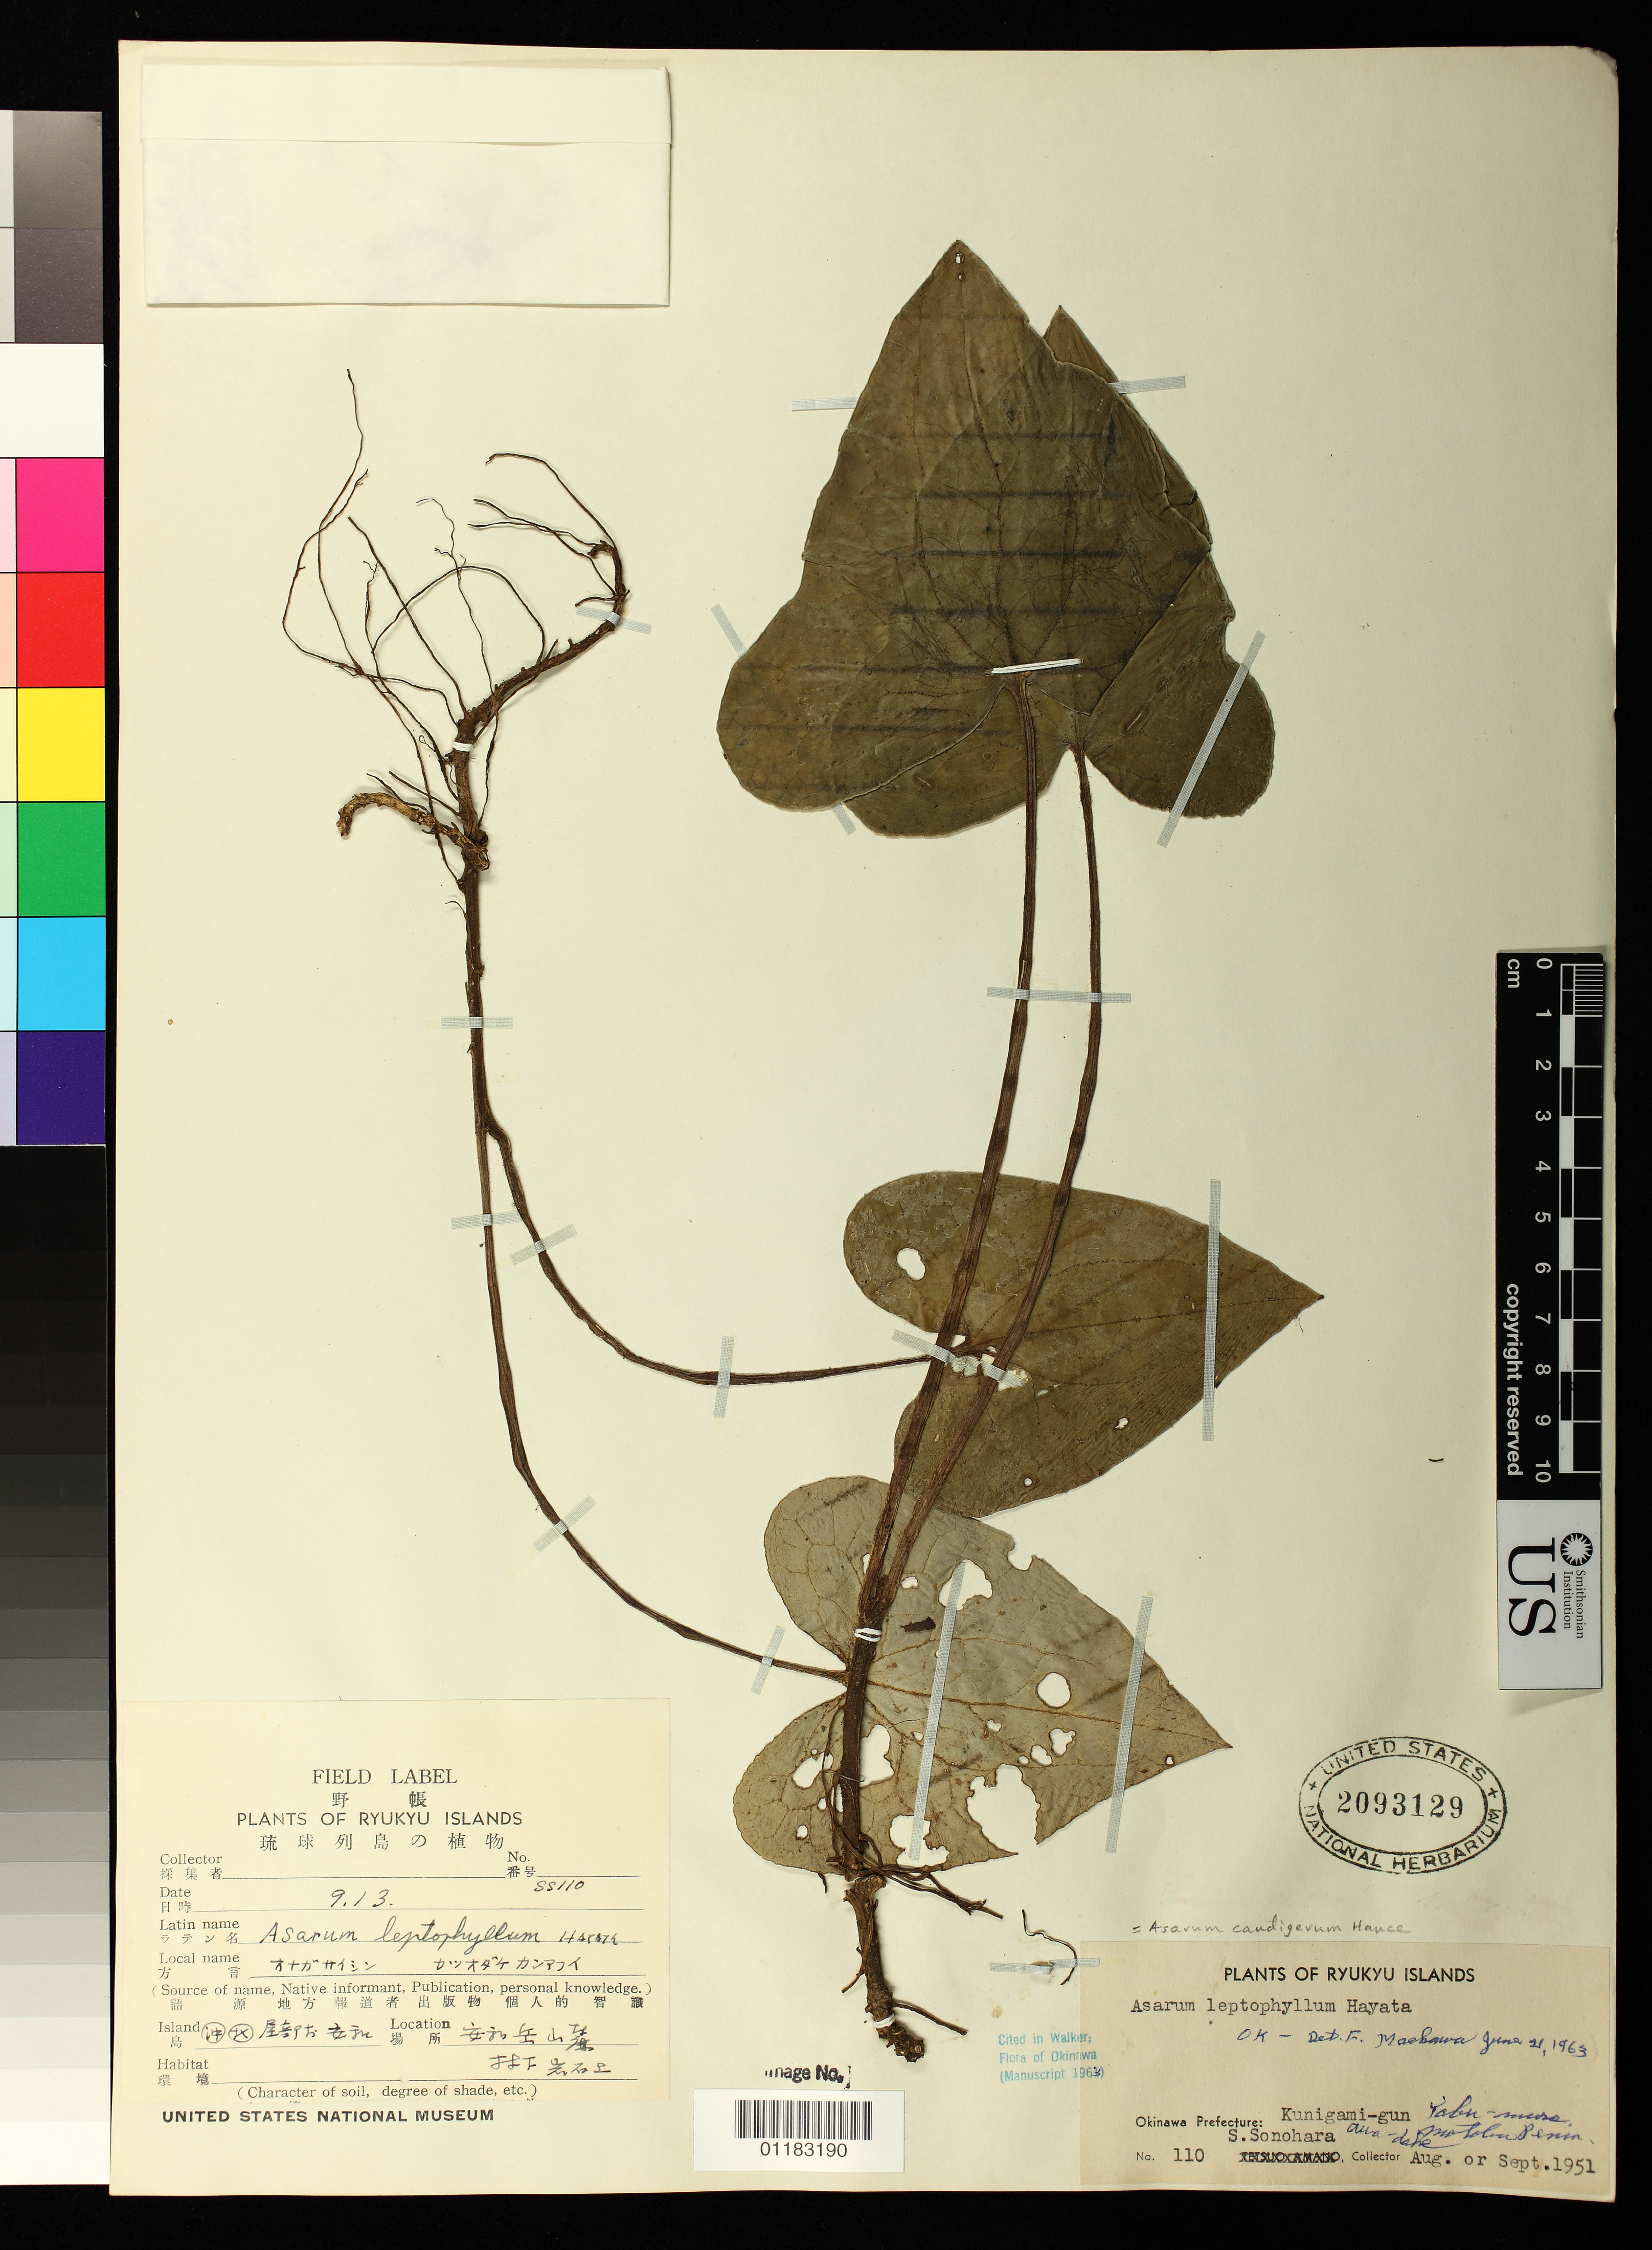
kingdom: Plantae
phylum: Tracheophyta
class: Magnoliopsida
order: Piperales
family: Aristolochiaceae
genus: Asarum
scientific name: Asarum caudigerum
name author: Hance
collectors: S. Sonohara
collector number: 110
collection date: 1951-09-13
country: Japan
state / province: Okinawa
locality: Motobu Peninsula, Ryukyu Islands, Kunigami-gun, Yabu-mare Awa-dake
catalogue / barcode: US 2093129